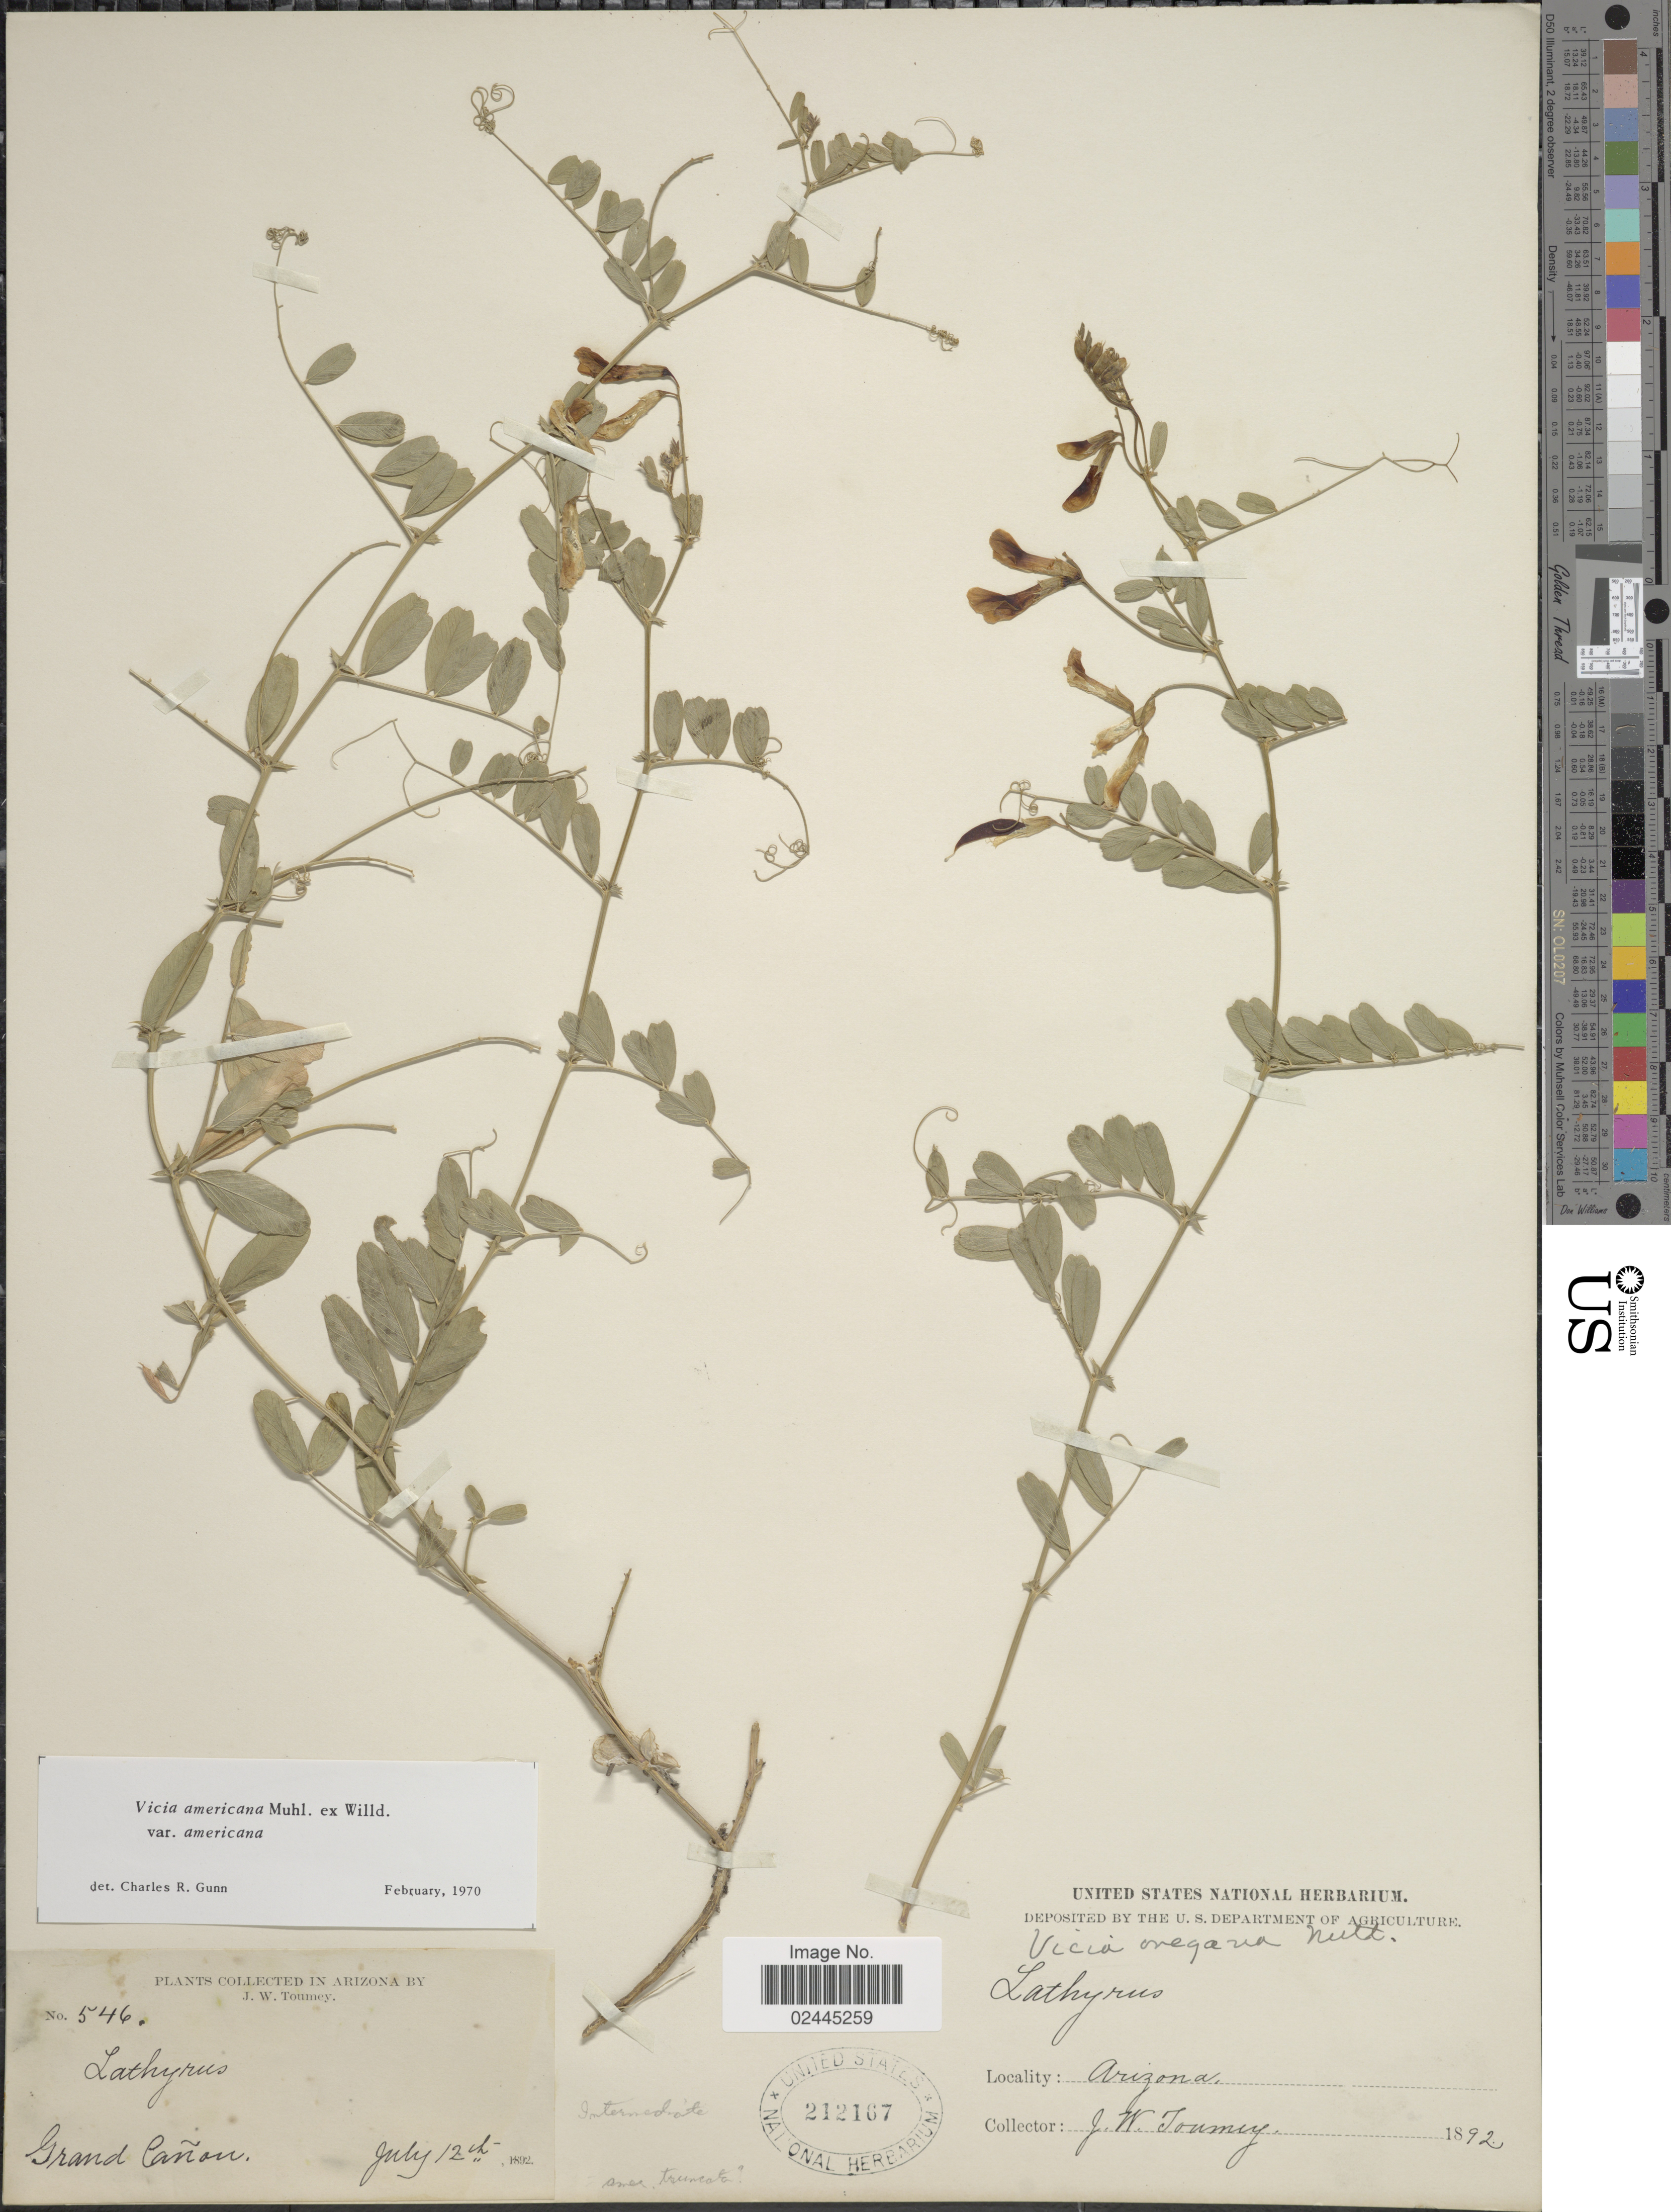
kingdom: Plantae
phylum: Tracheophyta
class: Magnoliopsida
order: Fabales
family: Fabaceae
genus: Vicia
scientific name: Vicia americana var. americana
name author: Muhl. ex Willd.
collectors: J. W. Toumey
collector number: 546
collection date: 1892-07-12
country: United States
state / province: Arizona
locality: Grand Canon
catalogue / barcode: US 212167